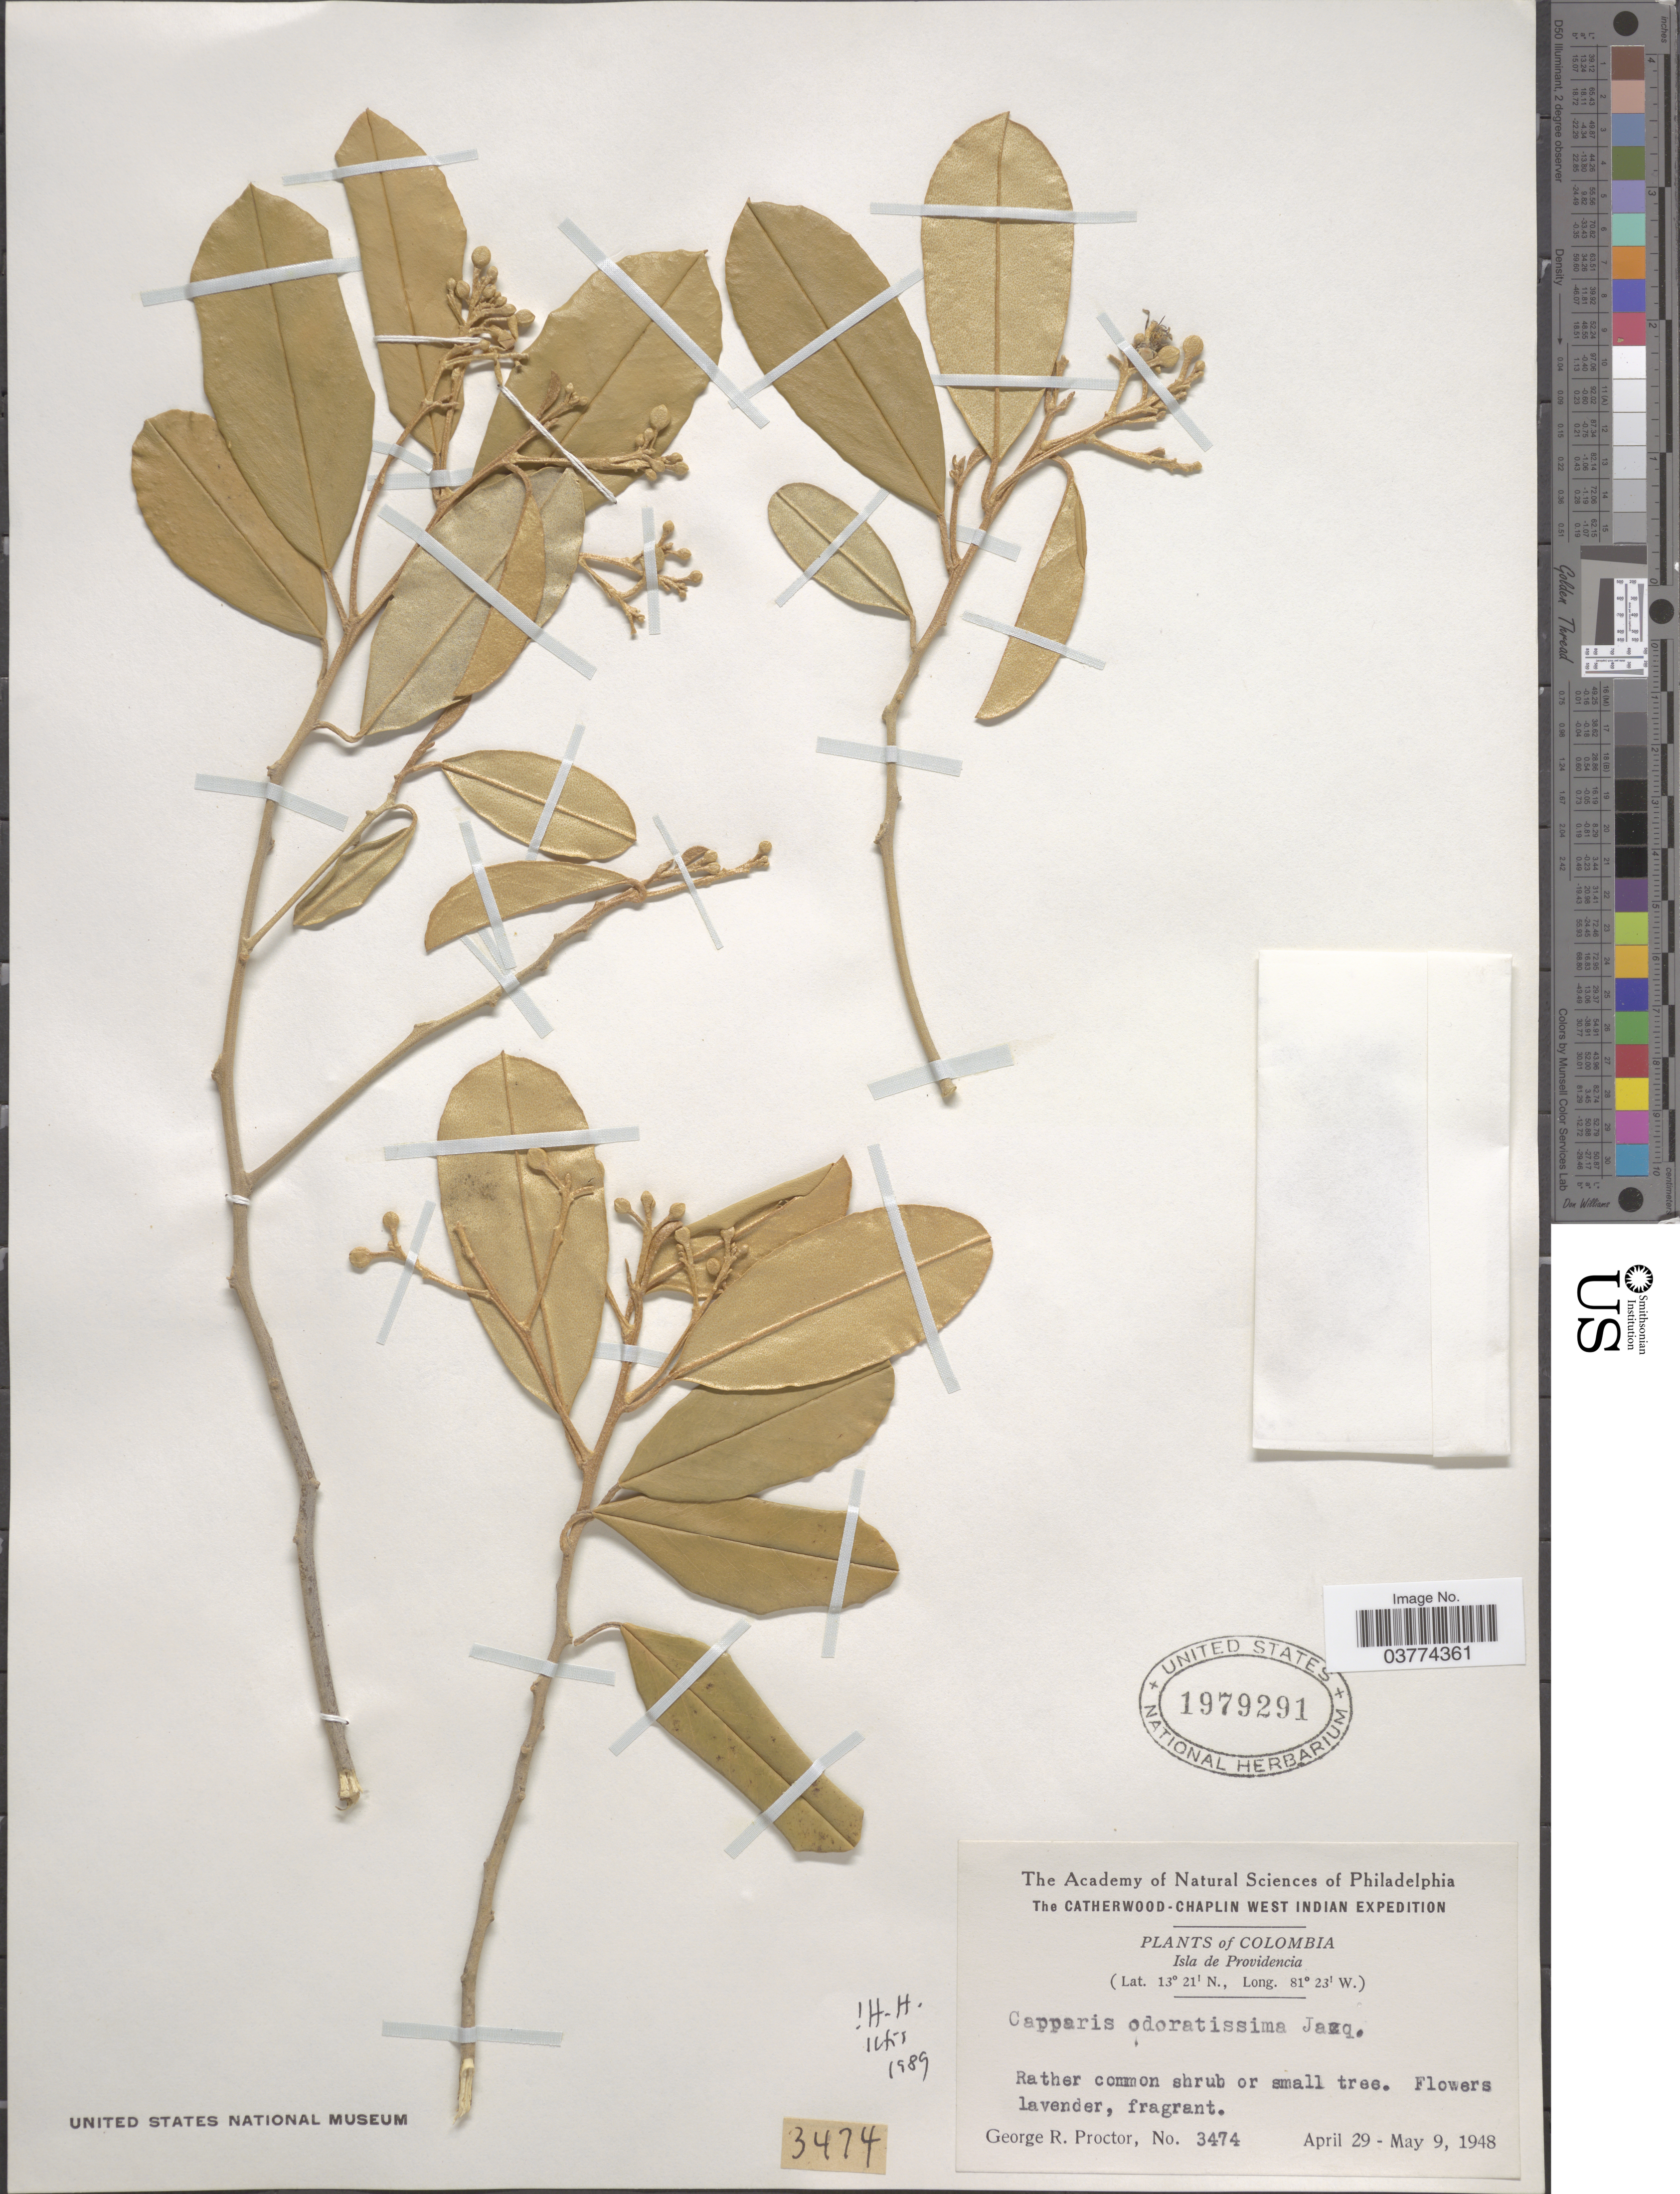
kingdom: Plantae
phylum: Tracheophyta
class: Magnoliopsida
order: Brassicales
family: Capparaceae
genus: Quadrella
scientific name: Quadrella odoratissima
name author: (Jacq.) Hutch.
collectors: G. Proctor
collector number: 3474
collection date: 1948-04-29/1948-05-09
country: Colombia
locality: Isla de Providencia.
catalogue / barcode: US 1979291